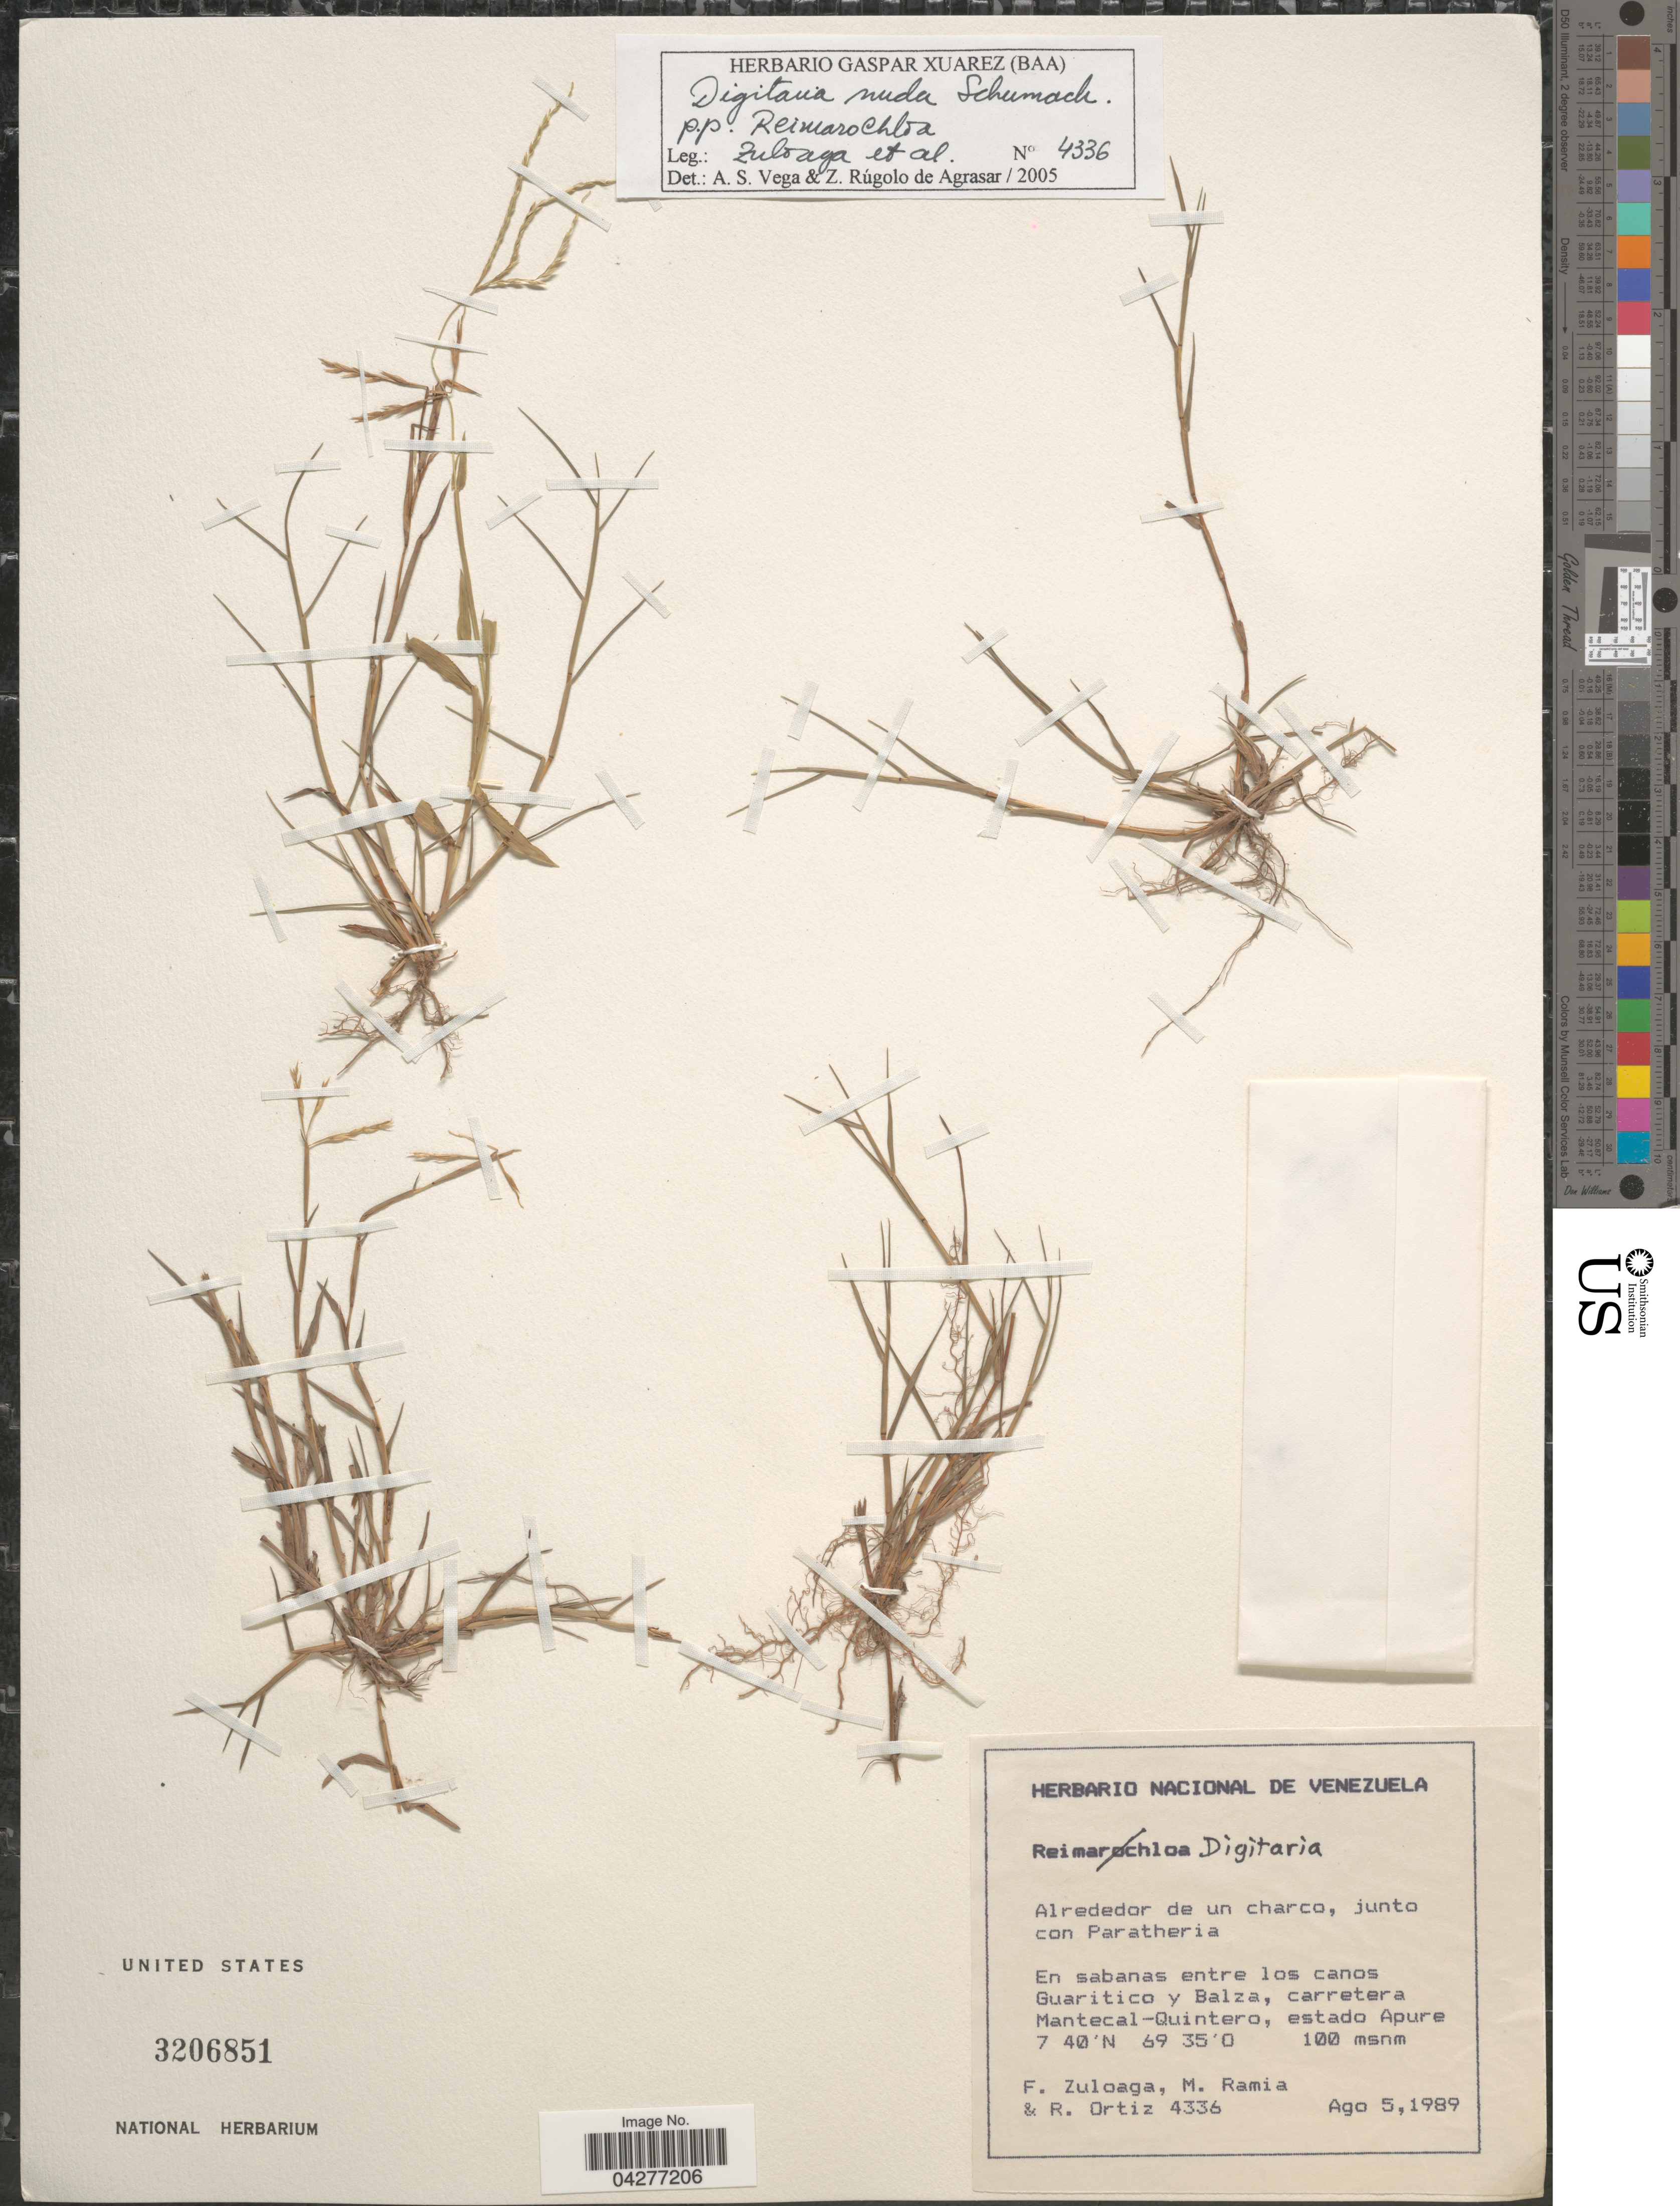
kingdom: Plantae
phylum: Tracheophyta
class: Liliopsida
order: Poales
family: Poaceae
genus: Digitaria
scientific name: Digitaria nuda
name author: Schumach.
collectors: F. Zuloaga, M. Ramia & R. Ortiz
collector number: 4336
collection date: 1989-08-05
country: Venezuela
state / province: Apure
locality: En sabanas entre los canos Guaritico y Balza, carretera Mantecal-Quintero.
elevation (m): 100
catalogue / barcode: US 3206851